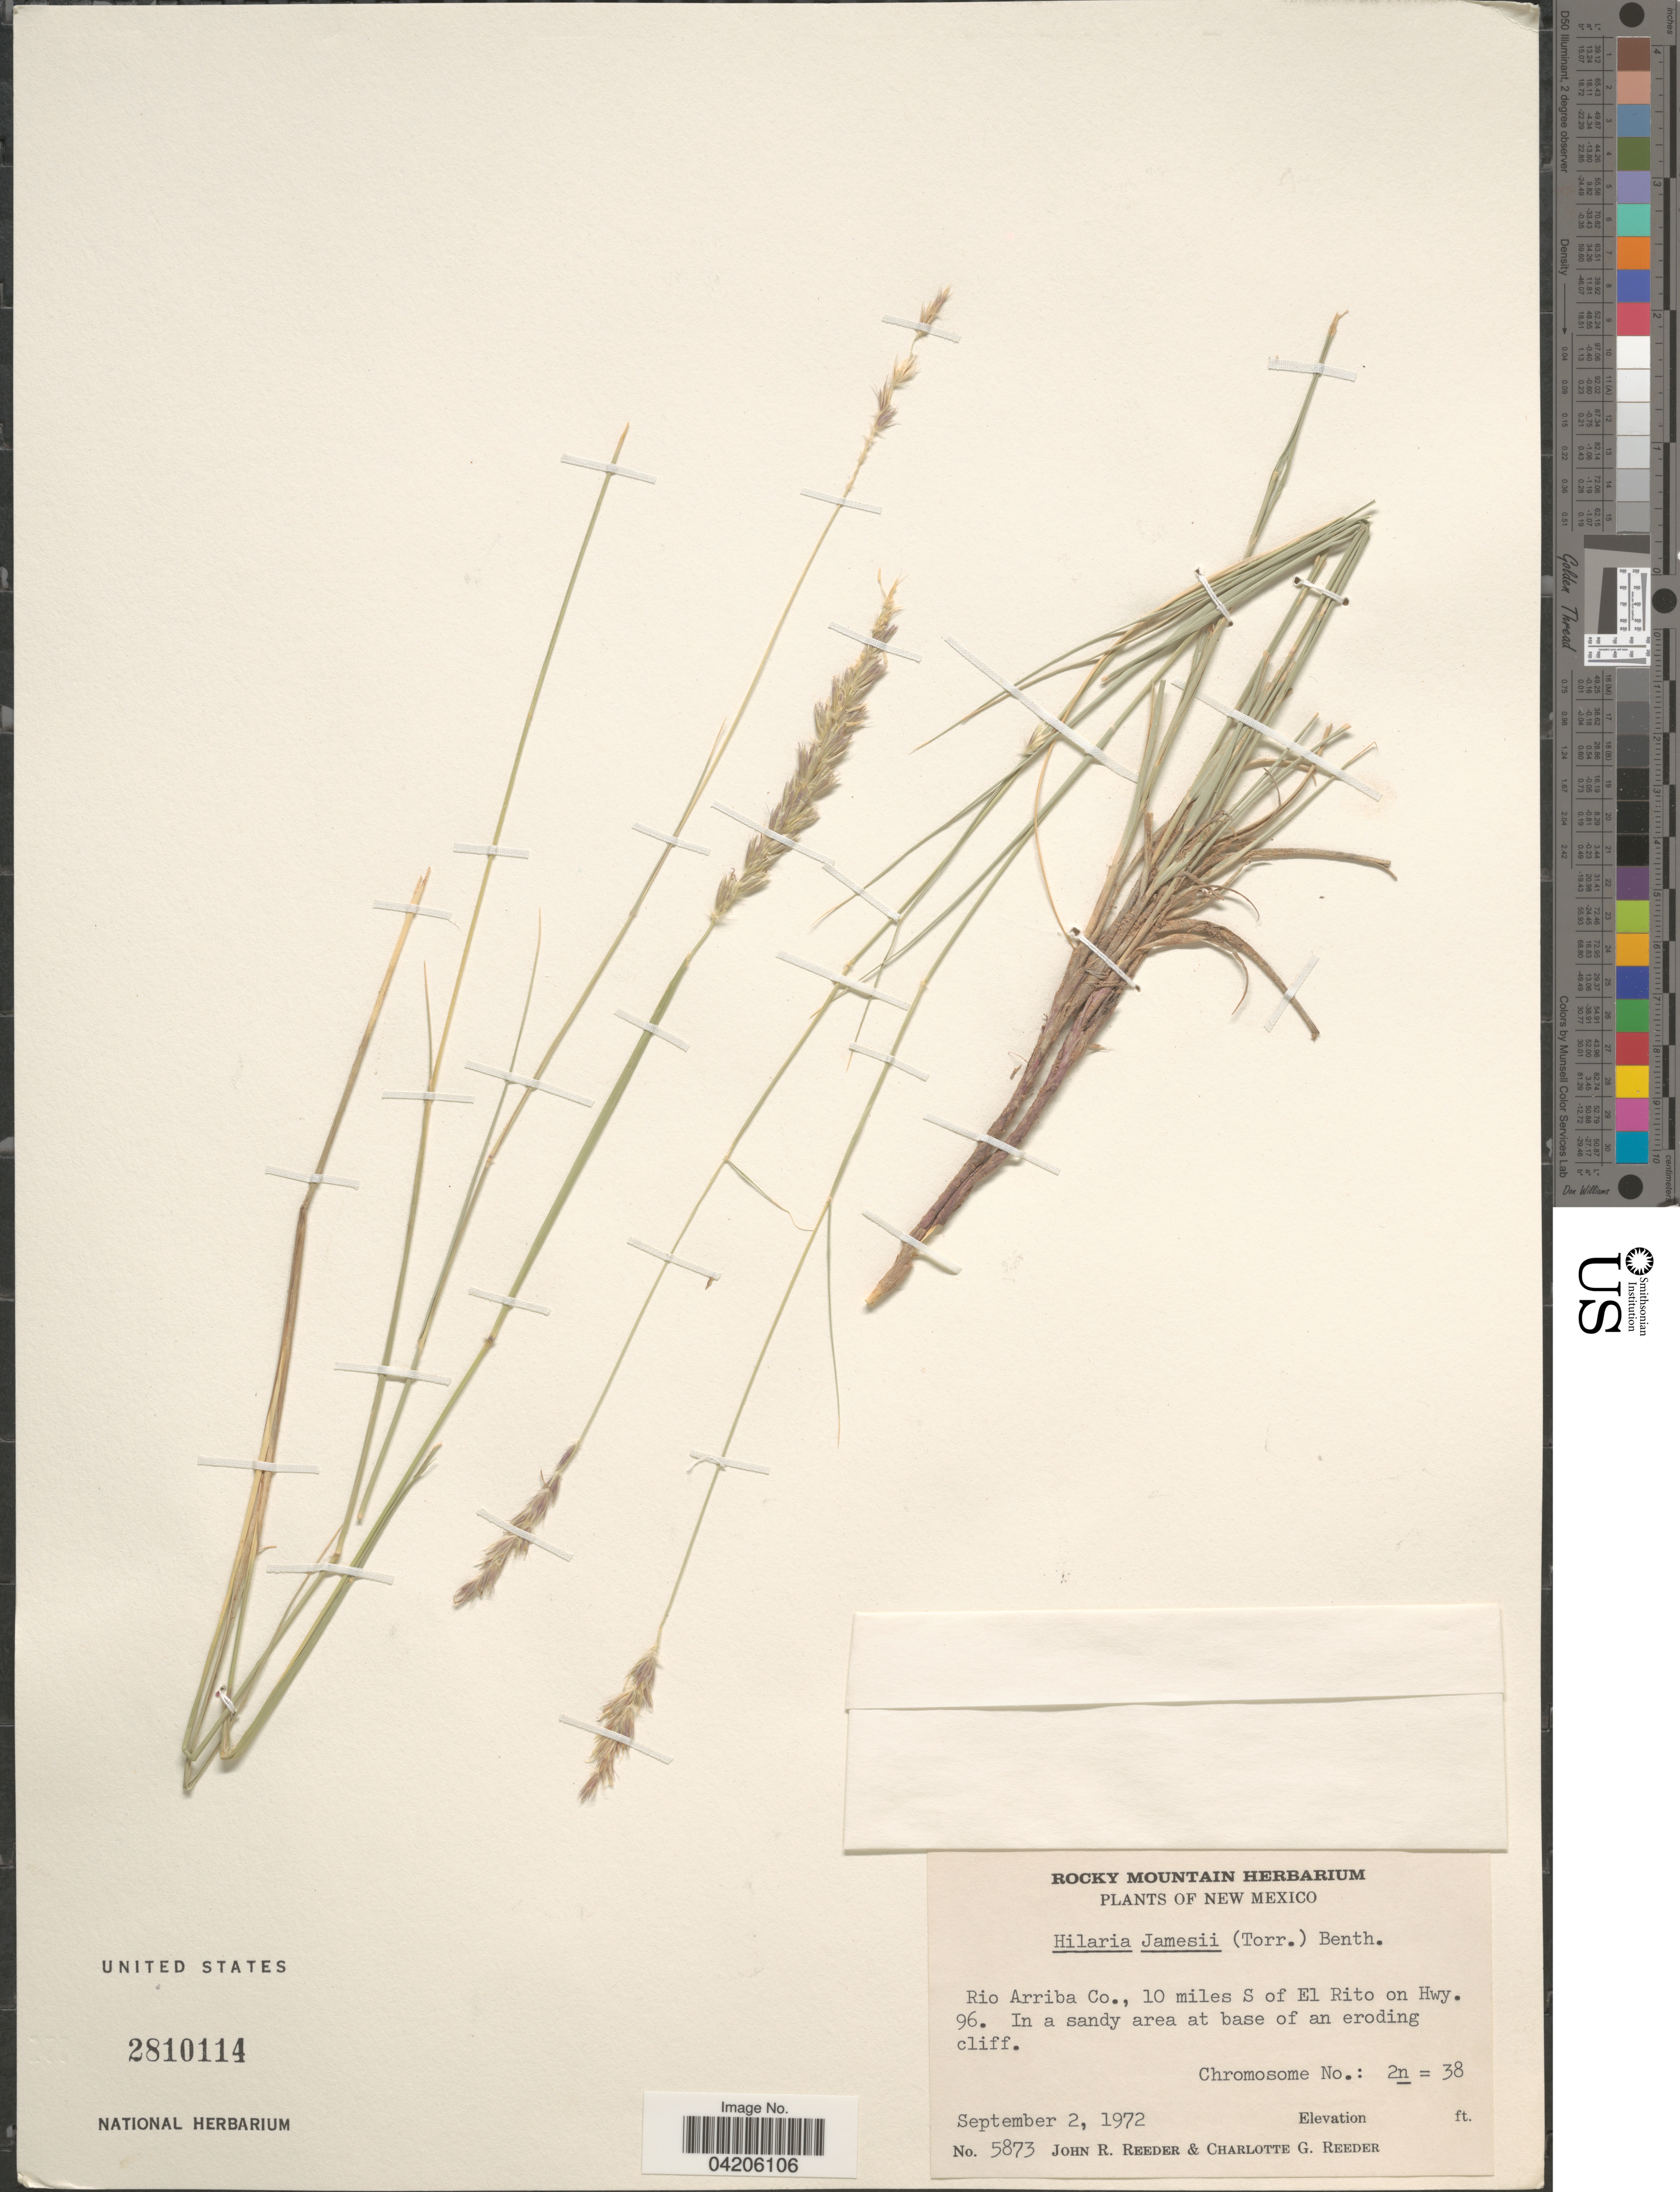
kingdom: Plantae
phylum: Tracheophyta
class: Liliopsida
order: Poales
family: Poaceae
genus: Hilaria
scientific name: Hilaria jamesii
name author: (Torr.) Benth.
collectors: J. R. Reeder & C. G. Reeder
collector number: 5873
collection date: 1972-09-02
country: United States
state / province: New Mexico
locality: Rio Arriba Co., 10 miles S of El Rito on Hwy. 96.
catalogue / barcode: US 2810114